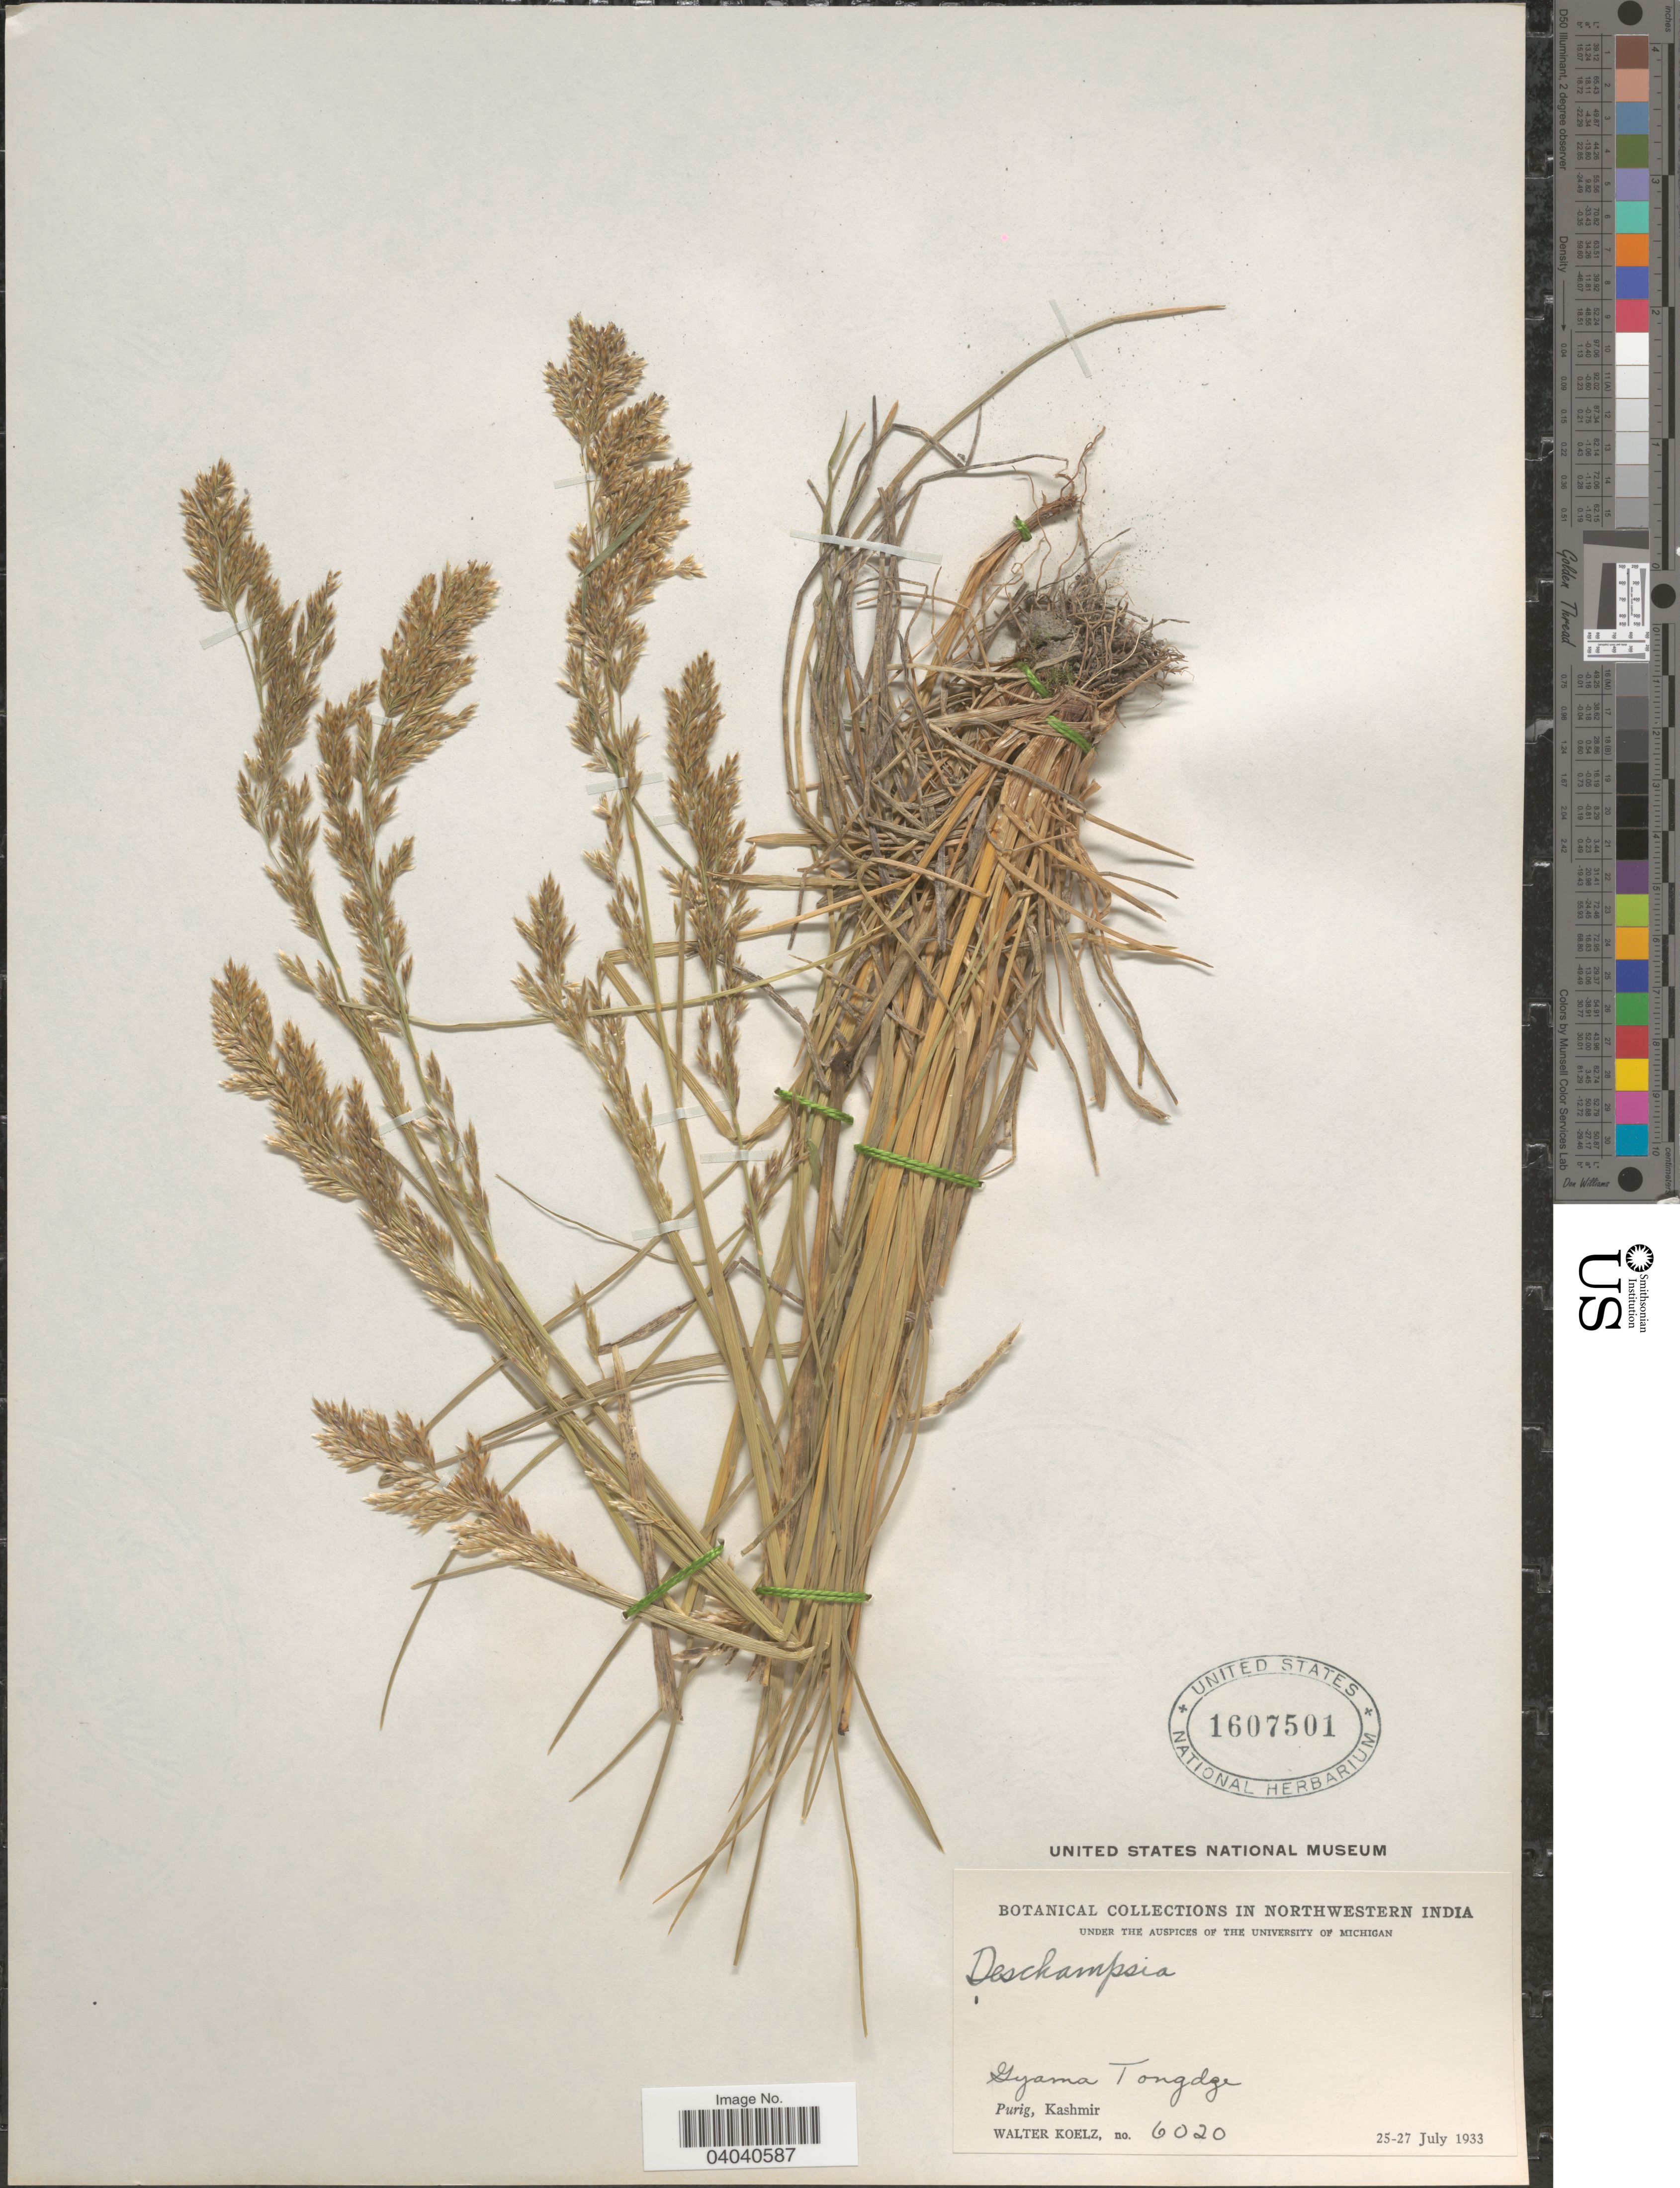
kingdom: Plantae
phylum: Tracheophyta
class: Liliopsida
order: Poales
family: Poaceae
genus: Deschampsia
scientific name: Deschampsia cespitosa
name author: (L.) P. Beauv.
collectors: W. N. Koelz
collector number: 6020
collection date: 1933-07-25/1933-07-27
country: India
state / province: Jammu and Kashmir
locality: In Northwestern India. Gyama Tongdge. Purig, Kashmir.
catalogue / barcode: US 1607501